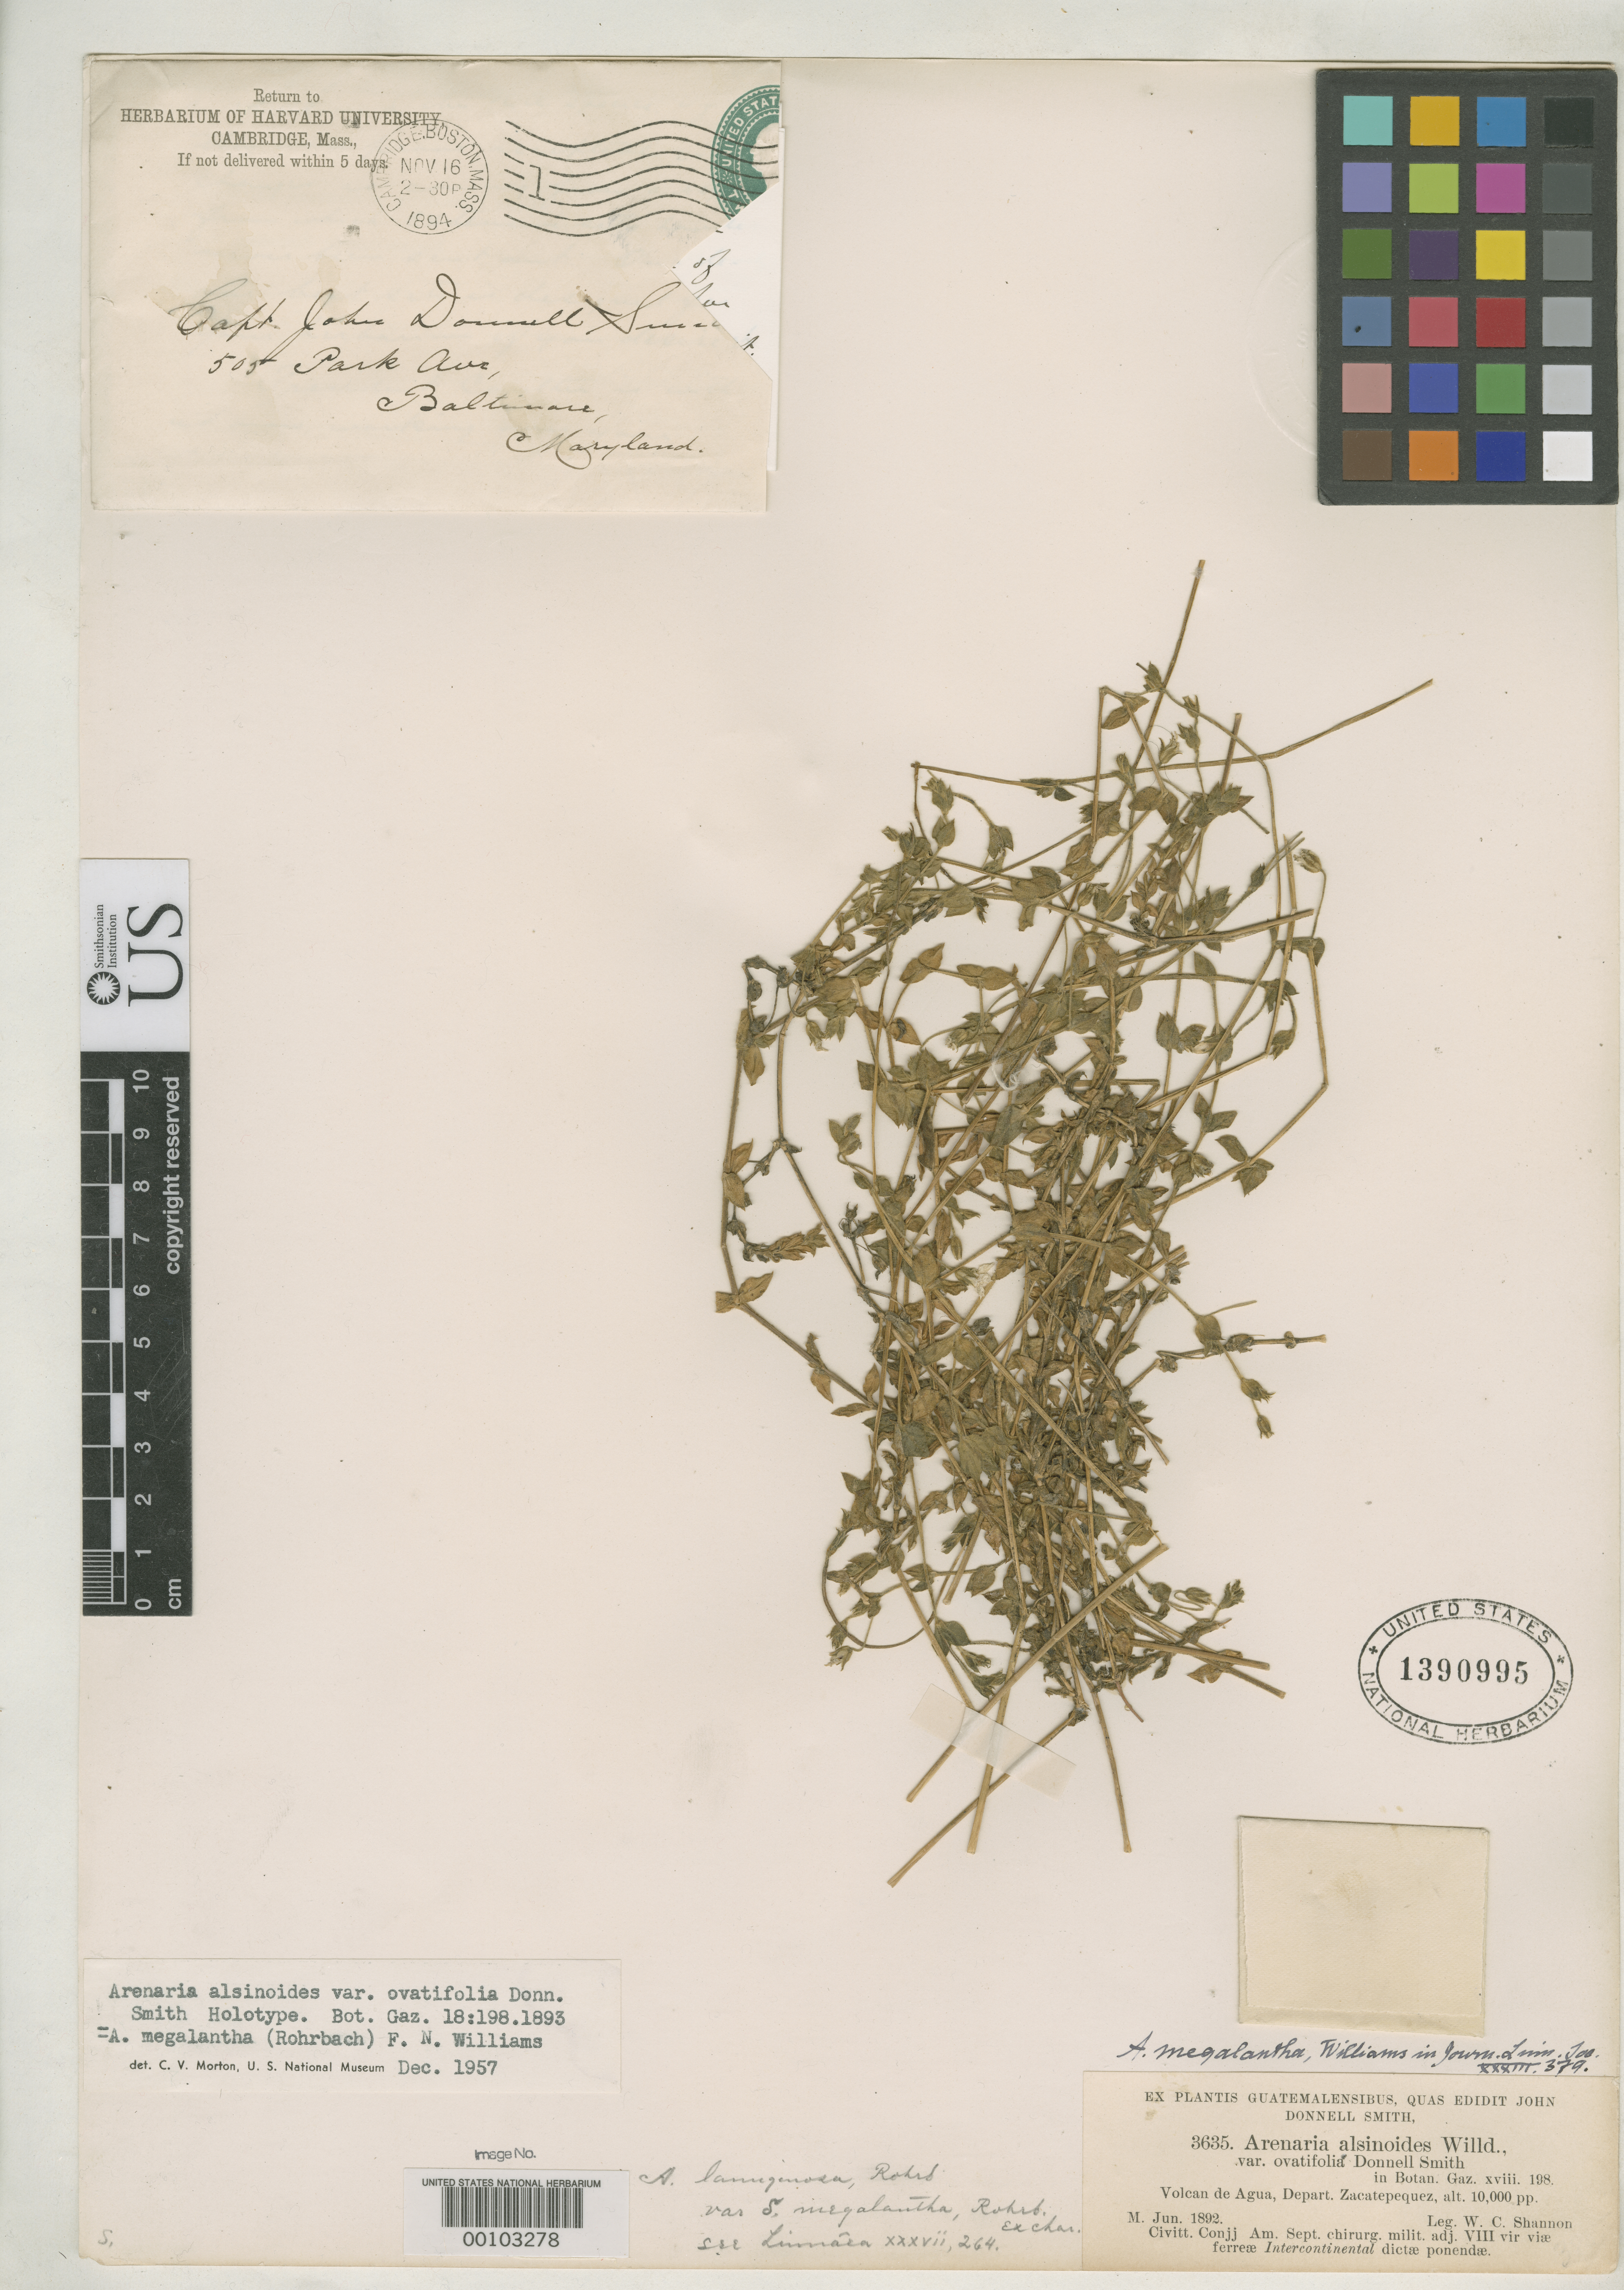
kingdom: Plantae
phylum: Tracheophyta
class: Magnoliopsida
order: Caryophyllales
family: Caryophyllaceae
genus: Arenaria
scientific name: Arenaria alsinoides var. ovatifolia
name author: Donn. Sm.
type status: Holotype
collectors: W. C. Shannon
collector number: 3635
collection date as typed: Jun 1892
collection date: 1892-06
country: Guatemala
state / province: Sacatepéquez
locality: Volcan de Agua.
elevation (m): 3048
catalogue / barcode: US 1390995